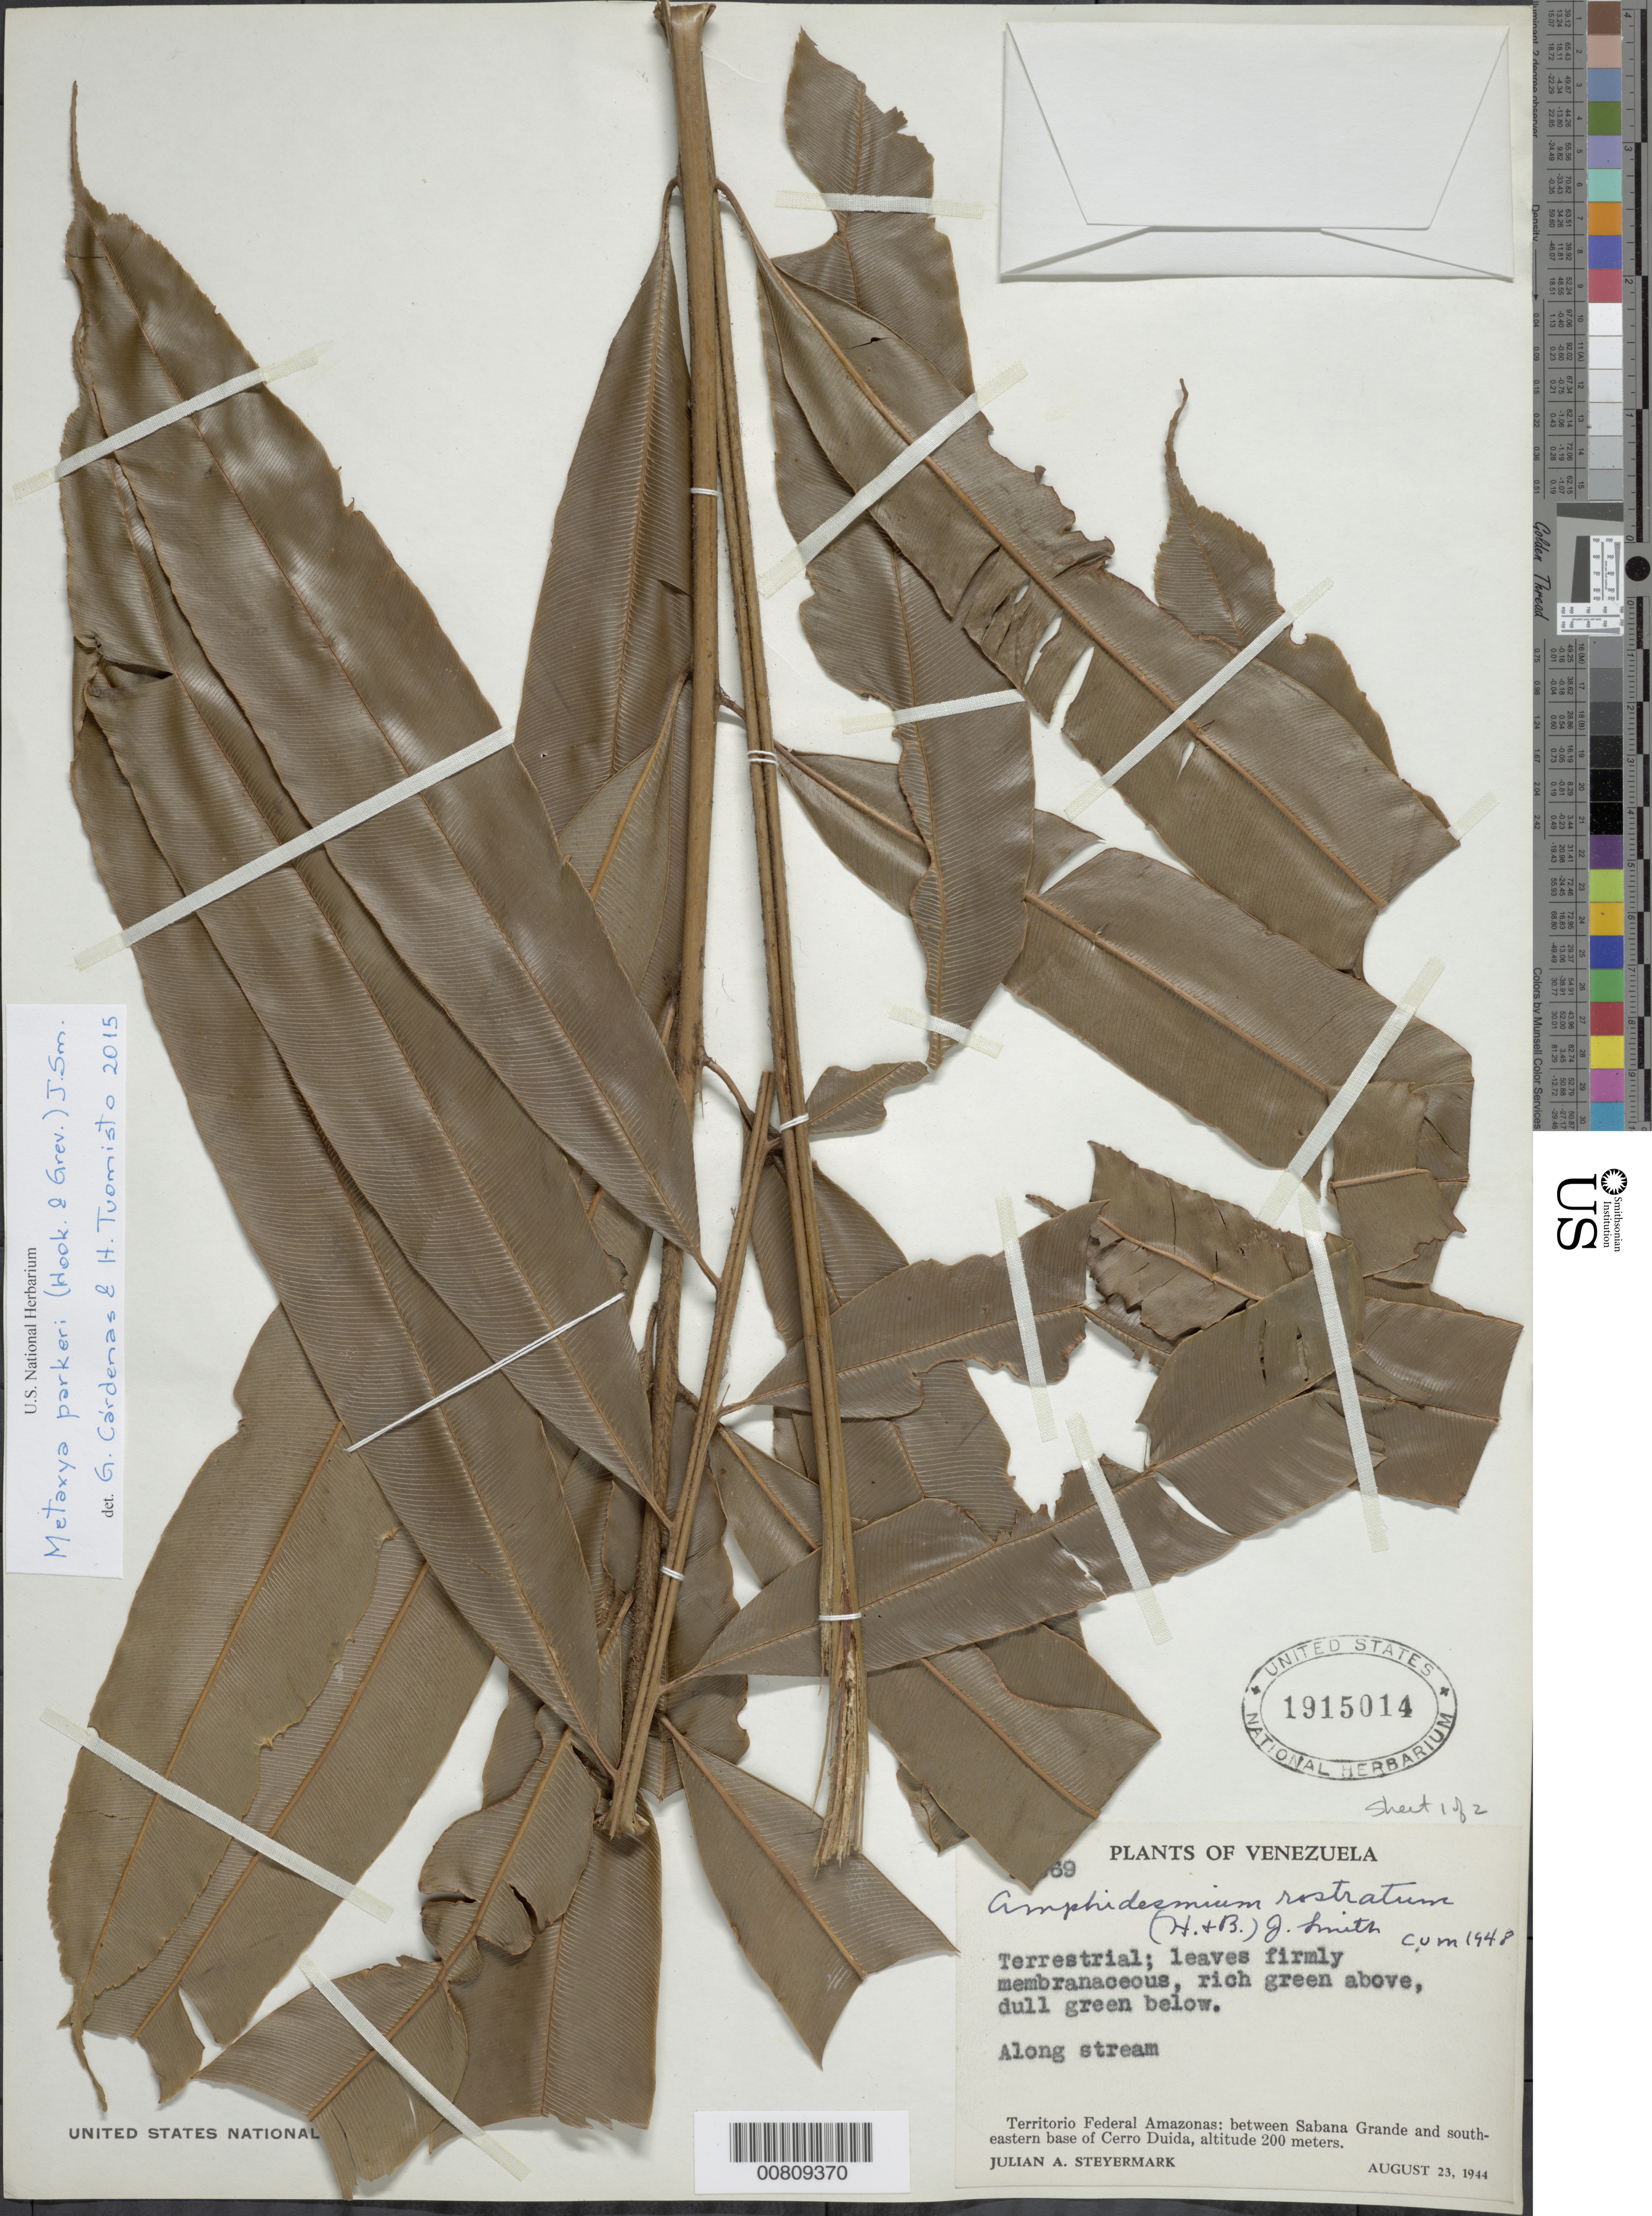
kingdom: Plantae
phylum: Tracheophyta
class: Polypodiopsida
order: Cyatheales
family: Metaxyaceae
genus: Metaxya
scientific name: Metaxya parkeri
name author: (Hook. & Grev.) J. Sm.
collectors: J. Steyermark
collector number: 57869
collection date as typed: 23-Aug-44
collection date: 1944-08-23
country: Venezuela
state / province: Amazonas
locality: Cerro Duida, between Esmeralda Savanna and SE Cerro Duida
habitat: Along stream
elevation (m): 200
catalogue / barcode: US 1915014